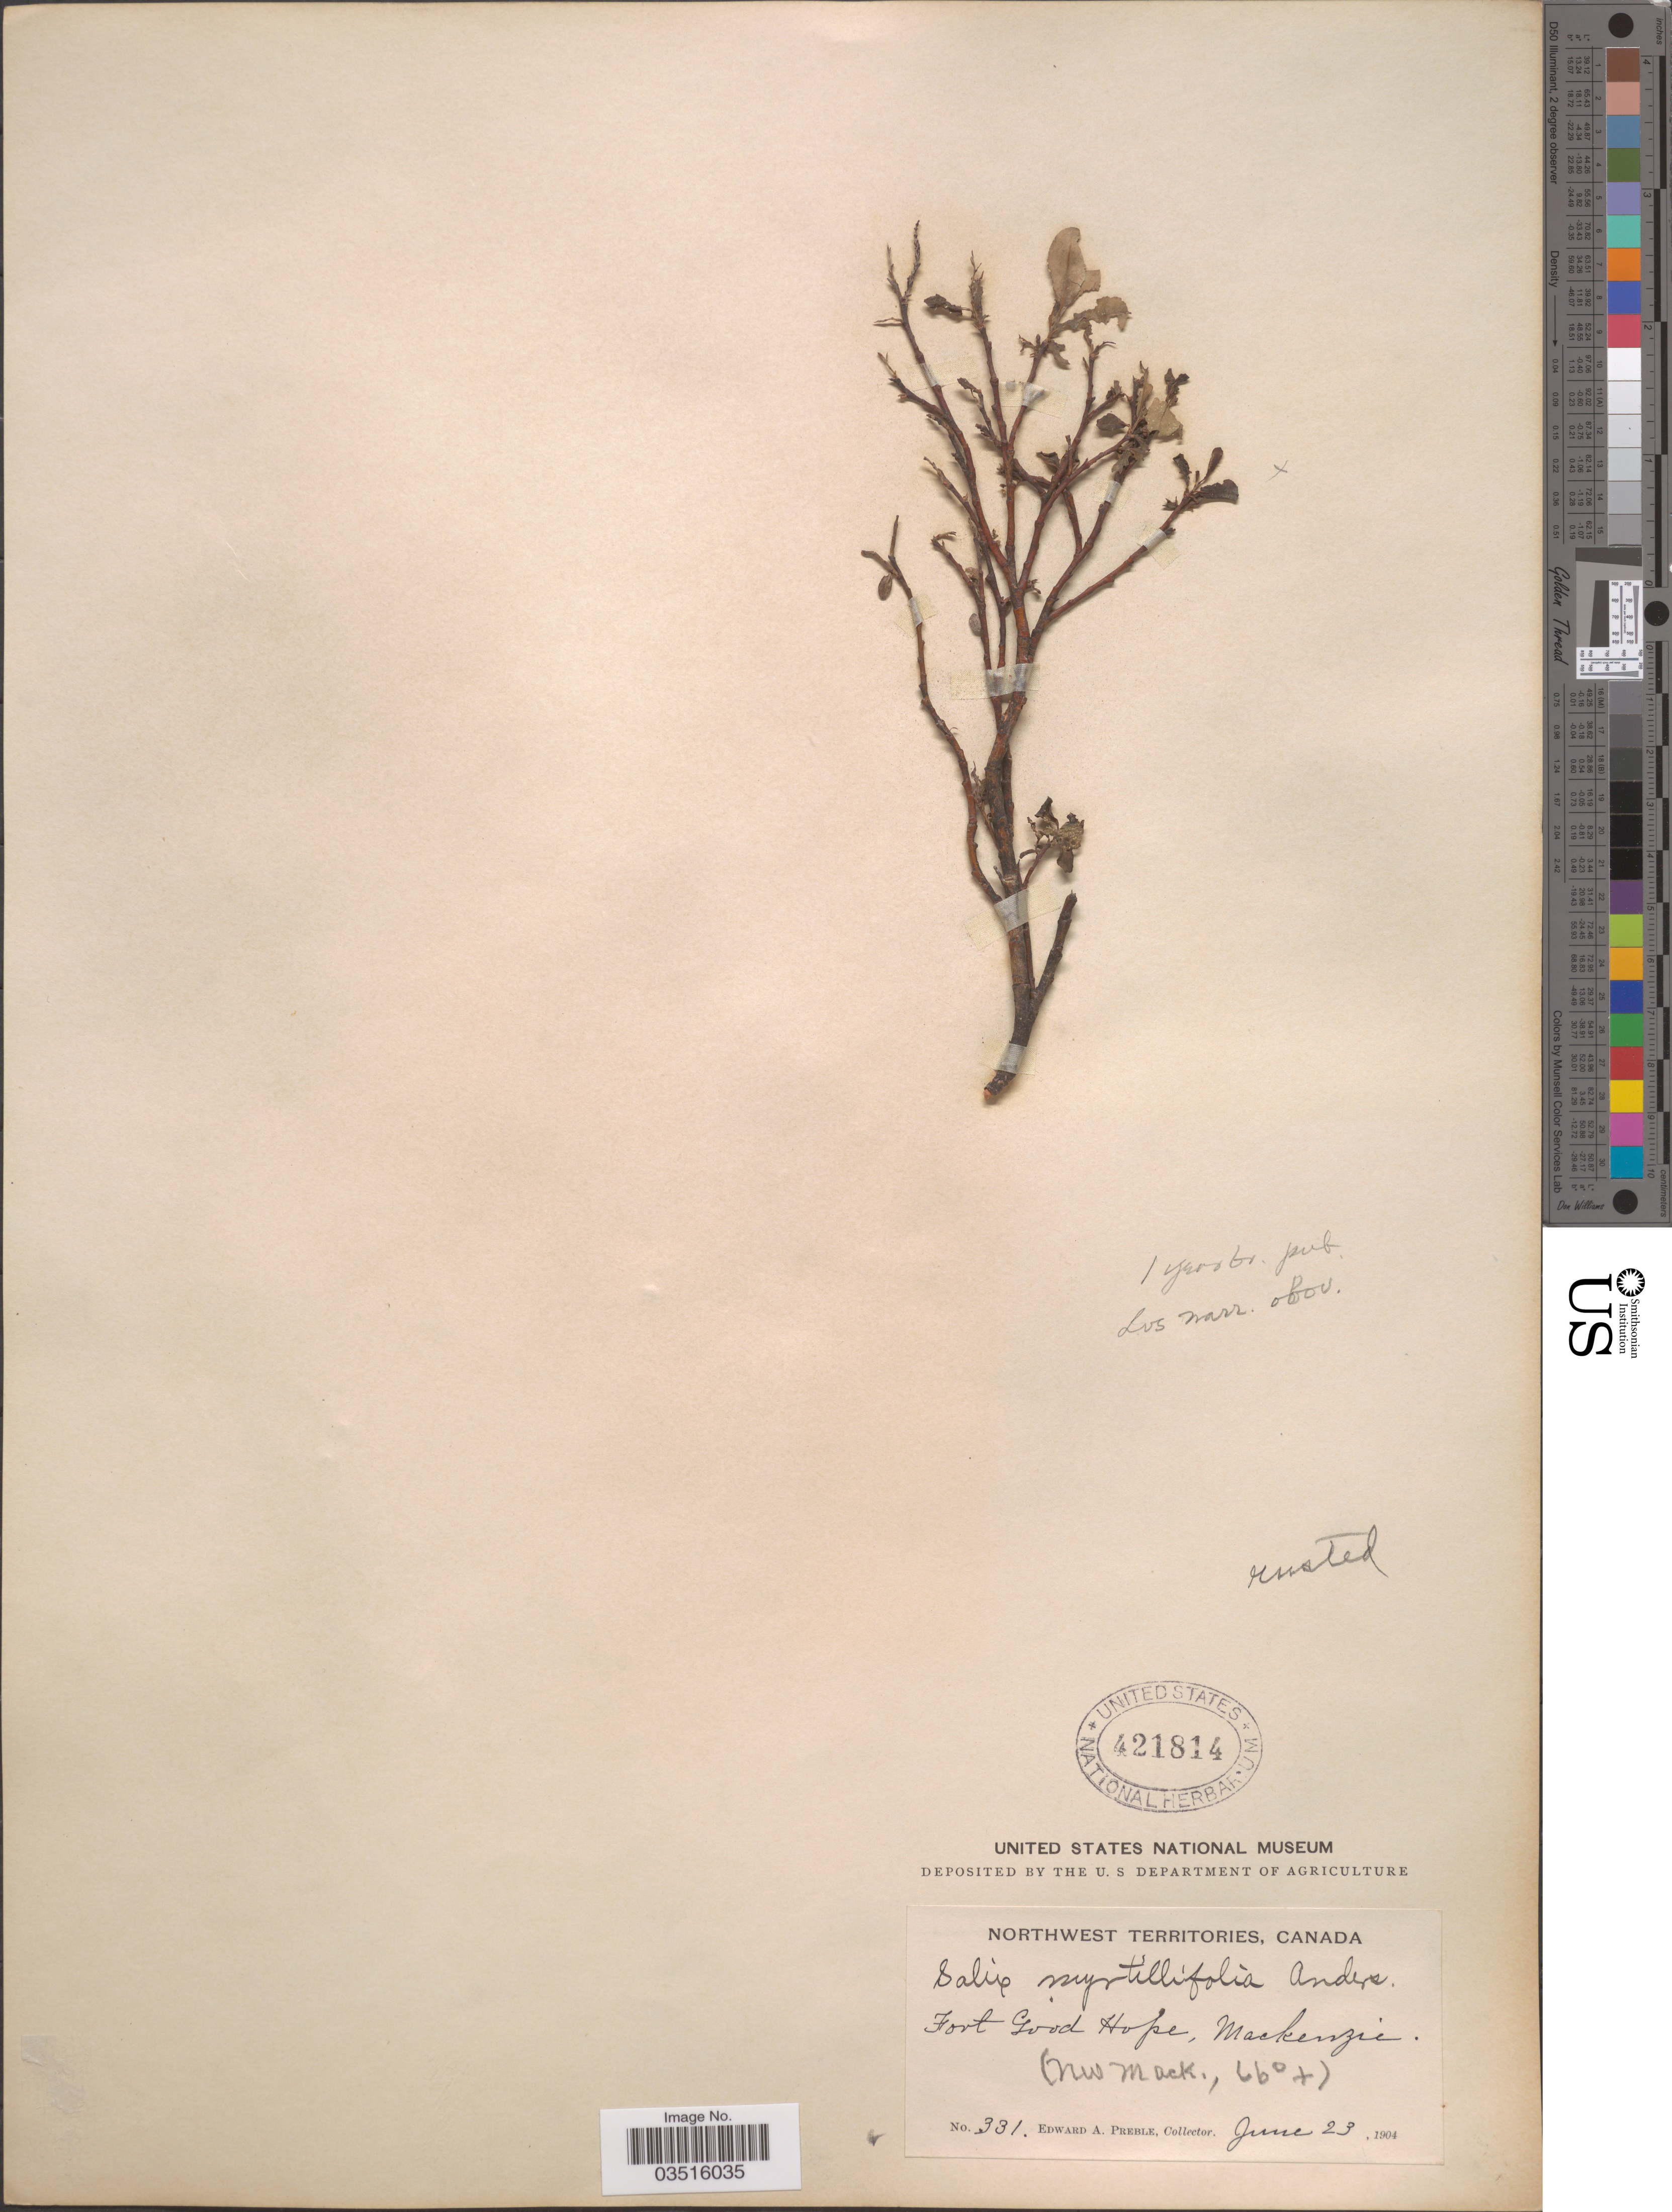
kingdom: Plantae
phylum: Tracheophyta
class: Magnoliopsida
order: Malpighiales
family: Salicaceae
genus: Salix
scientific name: Salix myrtillifolia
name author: Andersson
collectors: E. Preble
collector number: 331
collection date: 1904-06-23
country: Canada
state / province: Northwest Territories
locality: Fort Good Hope, Mackenzie. (NW Mack.).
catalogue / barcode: US 421814